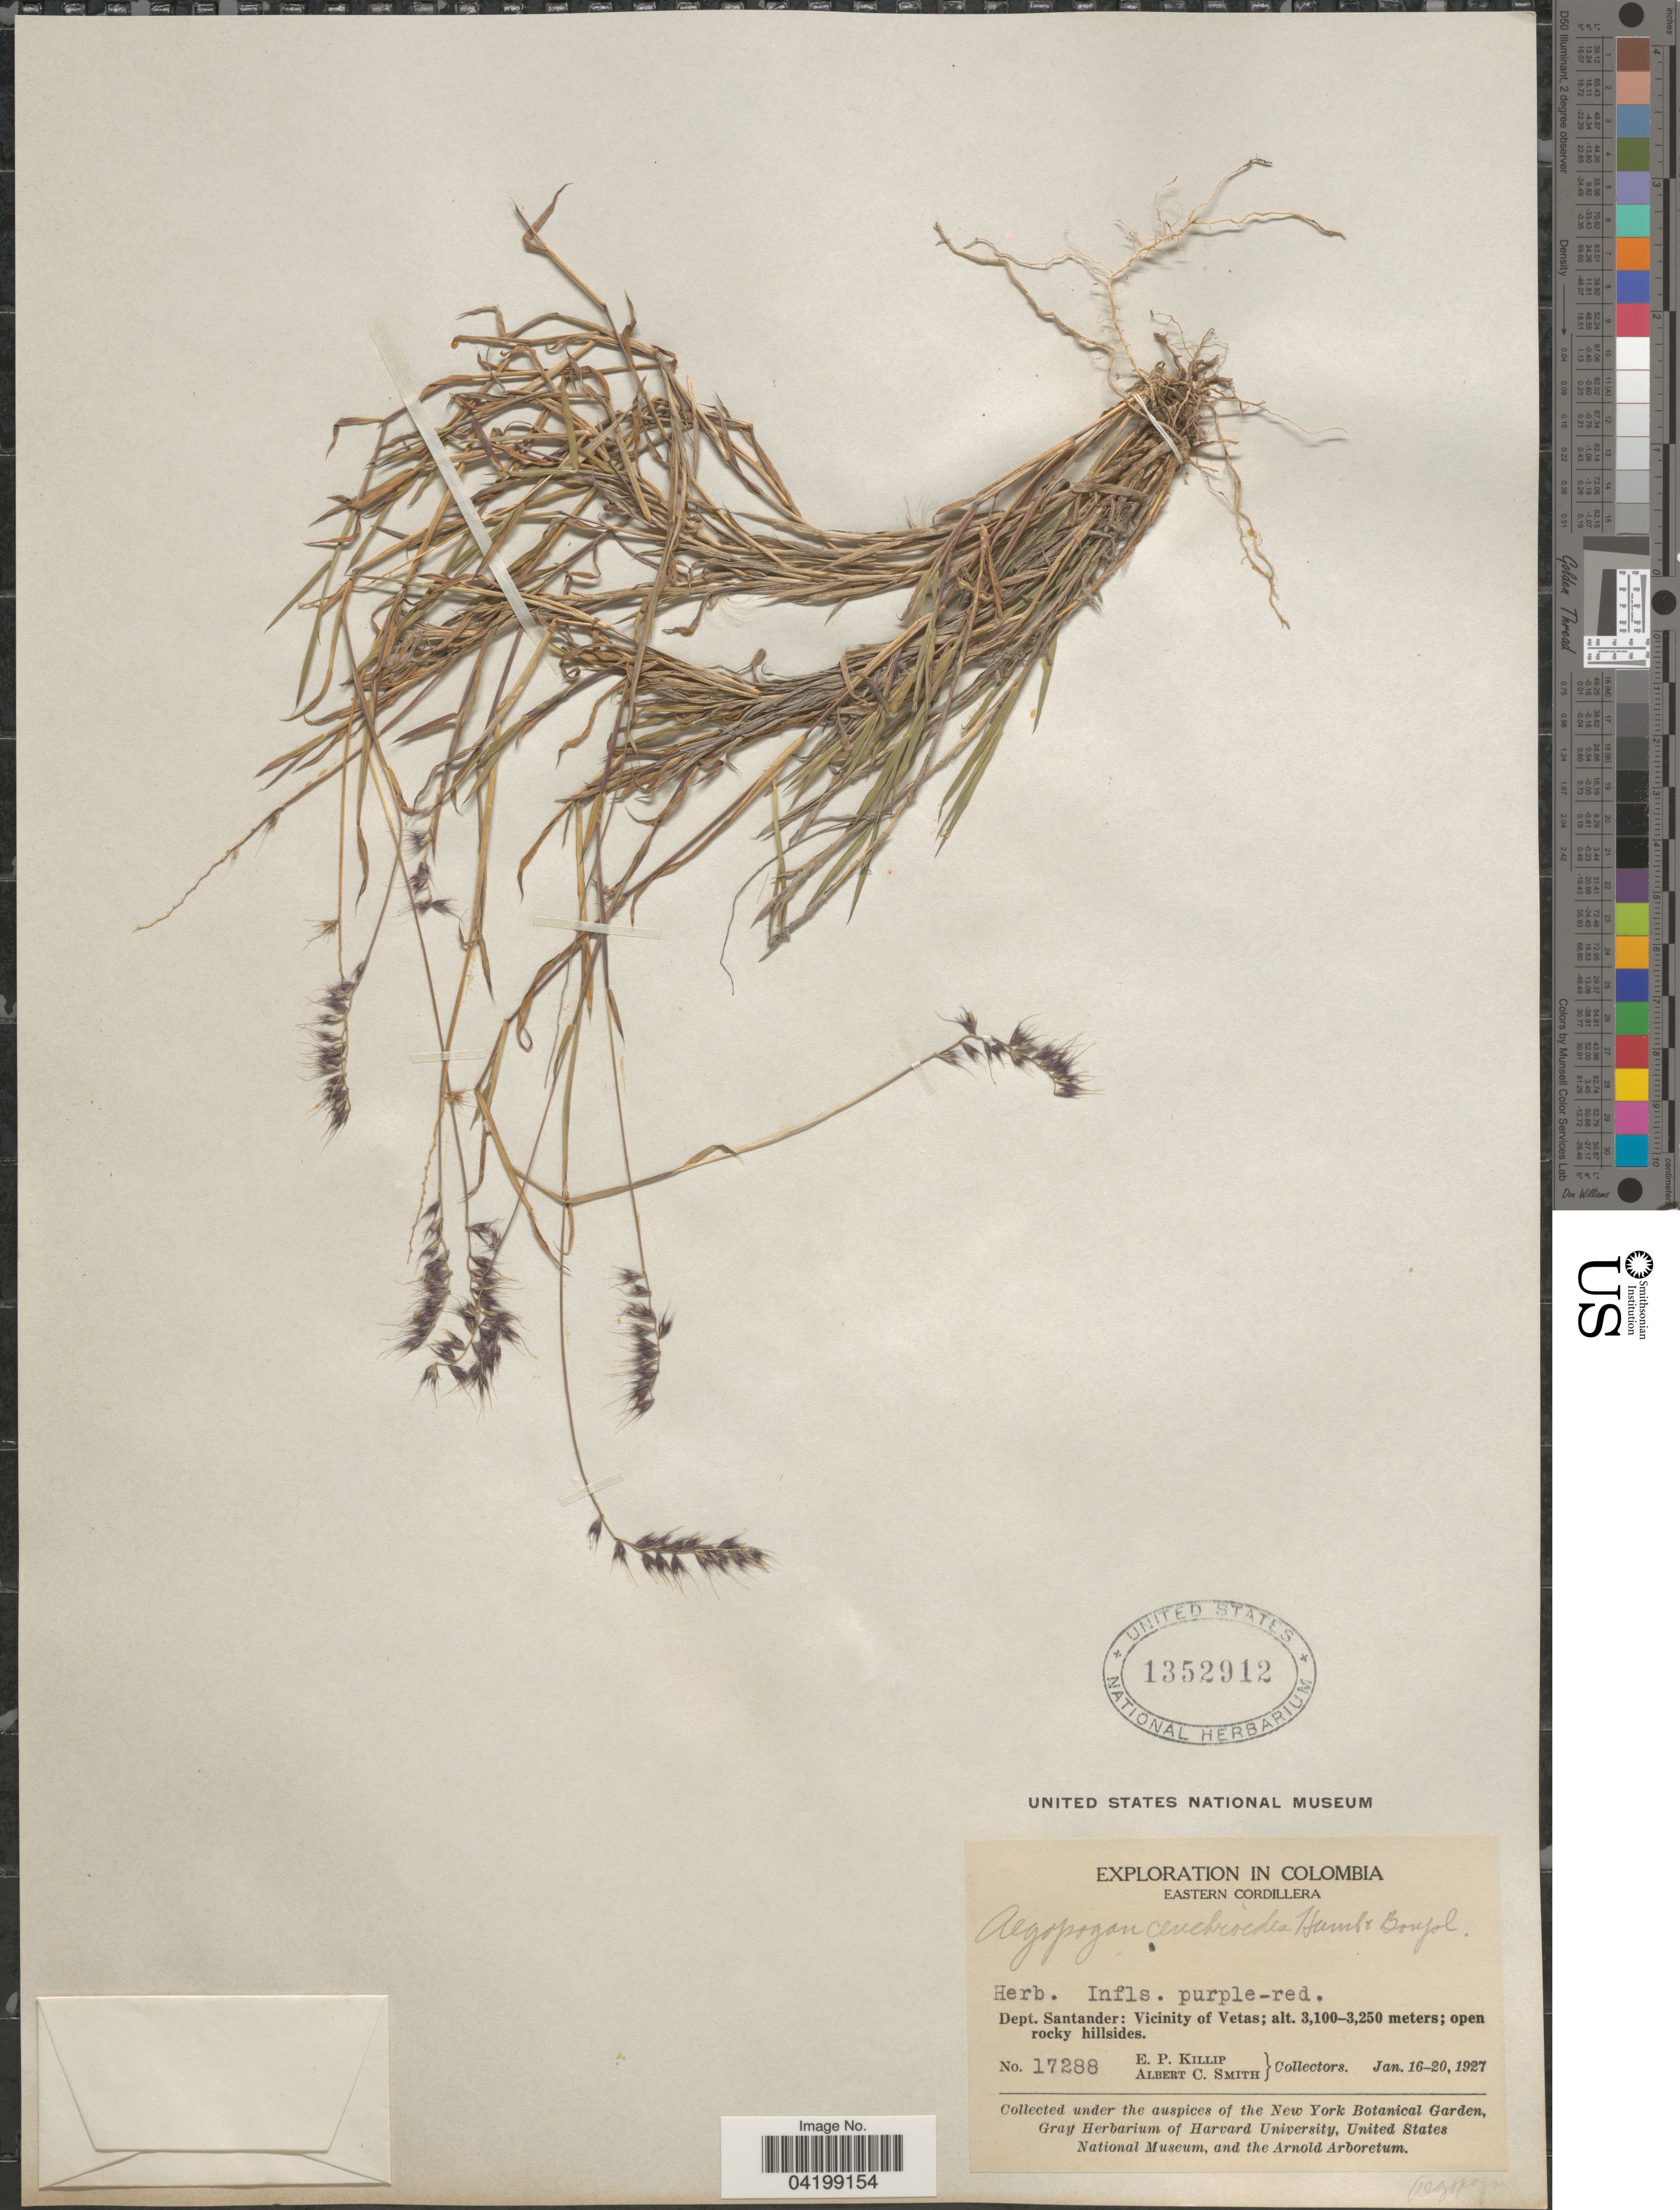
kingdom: Plantae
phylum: Tracheophyta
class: Liliopsida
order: Poales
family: Poaceae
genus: Muhlenbergia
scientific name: Muhlenbergia cenchroides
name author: (Humb. & Bonpl. ex Willd.) P.M. Peterson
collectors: E. P. Killip & A. C. Smith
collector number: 17288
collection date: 1927-01-16/1927-01-20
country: Colombia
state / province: Santander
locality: Exploration in Colombia. Eastern Cordillera. Dept. Santander: Vicinity of Vetas.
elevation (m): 3100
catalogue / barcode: US 1352912